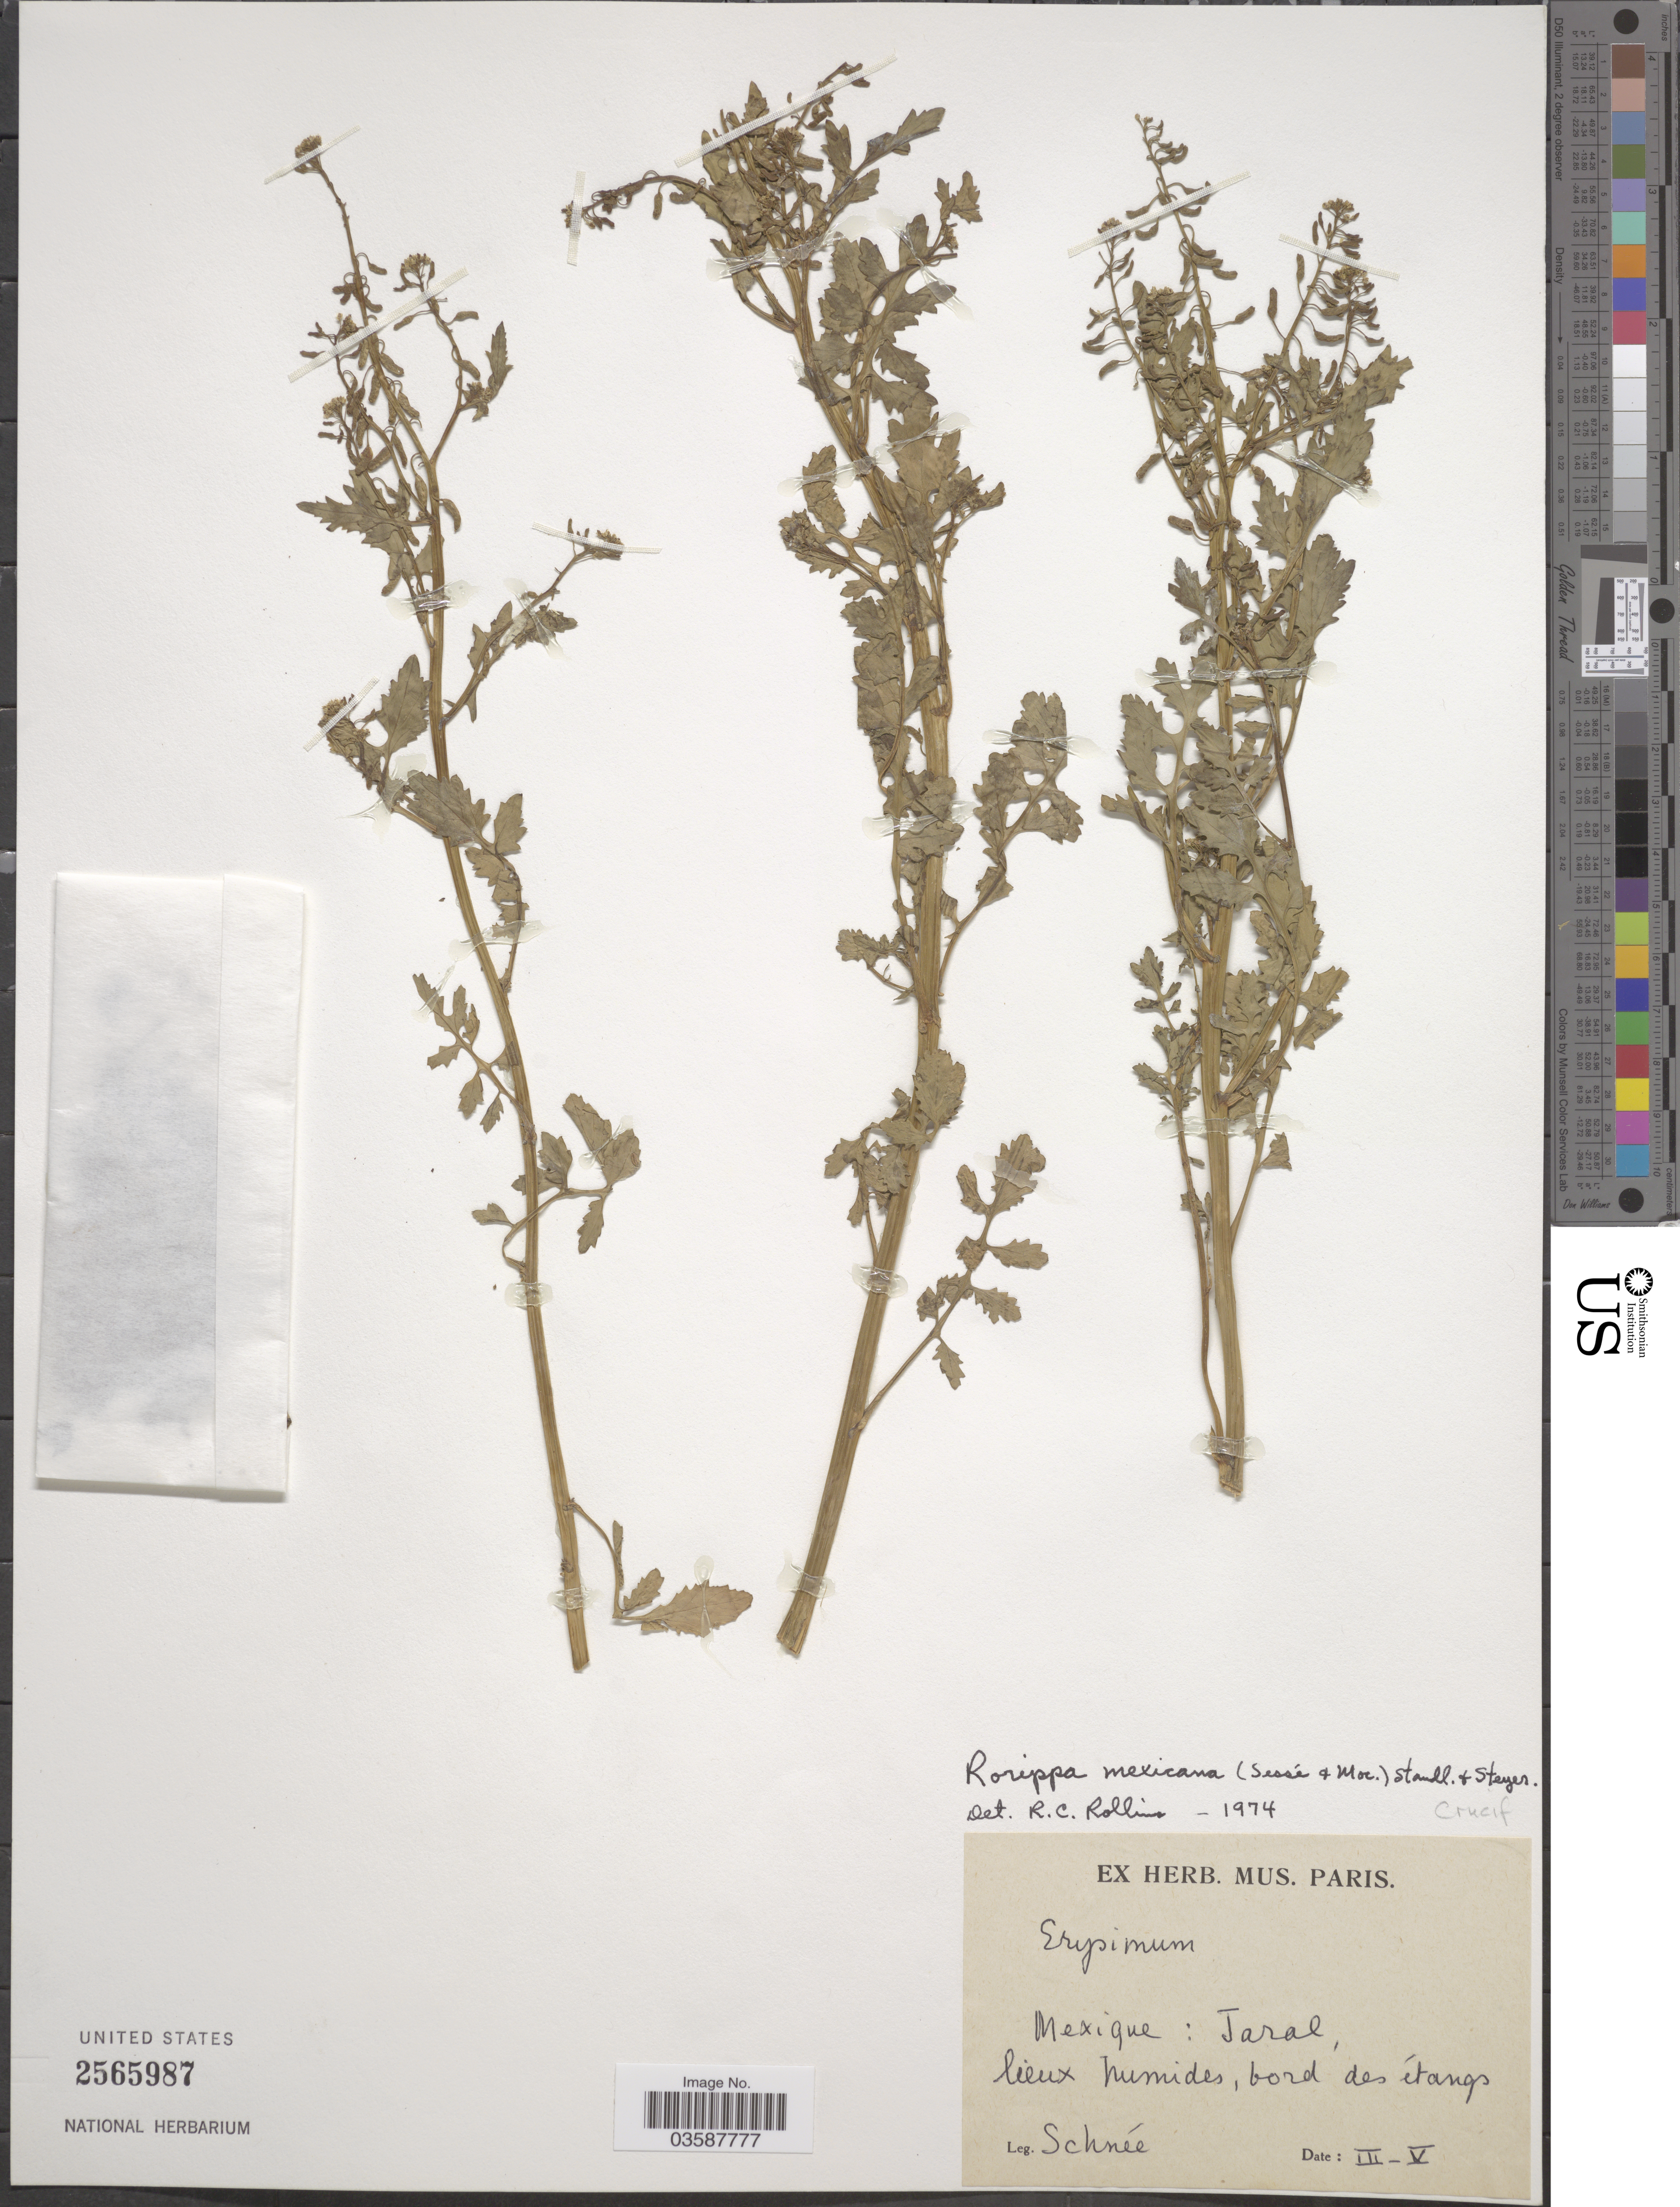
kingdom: Plantae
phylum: Tracheophyta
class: Magnoliopsida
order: Brassicales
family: Brassicaceae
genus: Rorippa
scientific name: Rorippa mexicana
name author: (Moc.) Standl. & Steyerm.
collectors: -- Schnée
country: Mexico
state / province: Guanajuato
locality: Jaral.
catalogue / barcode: US 2565987